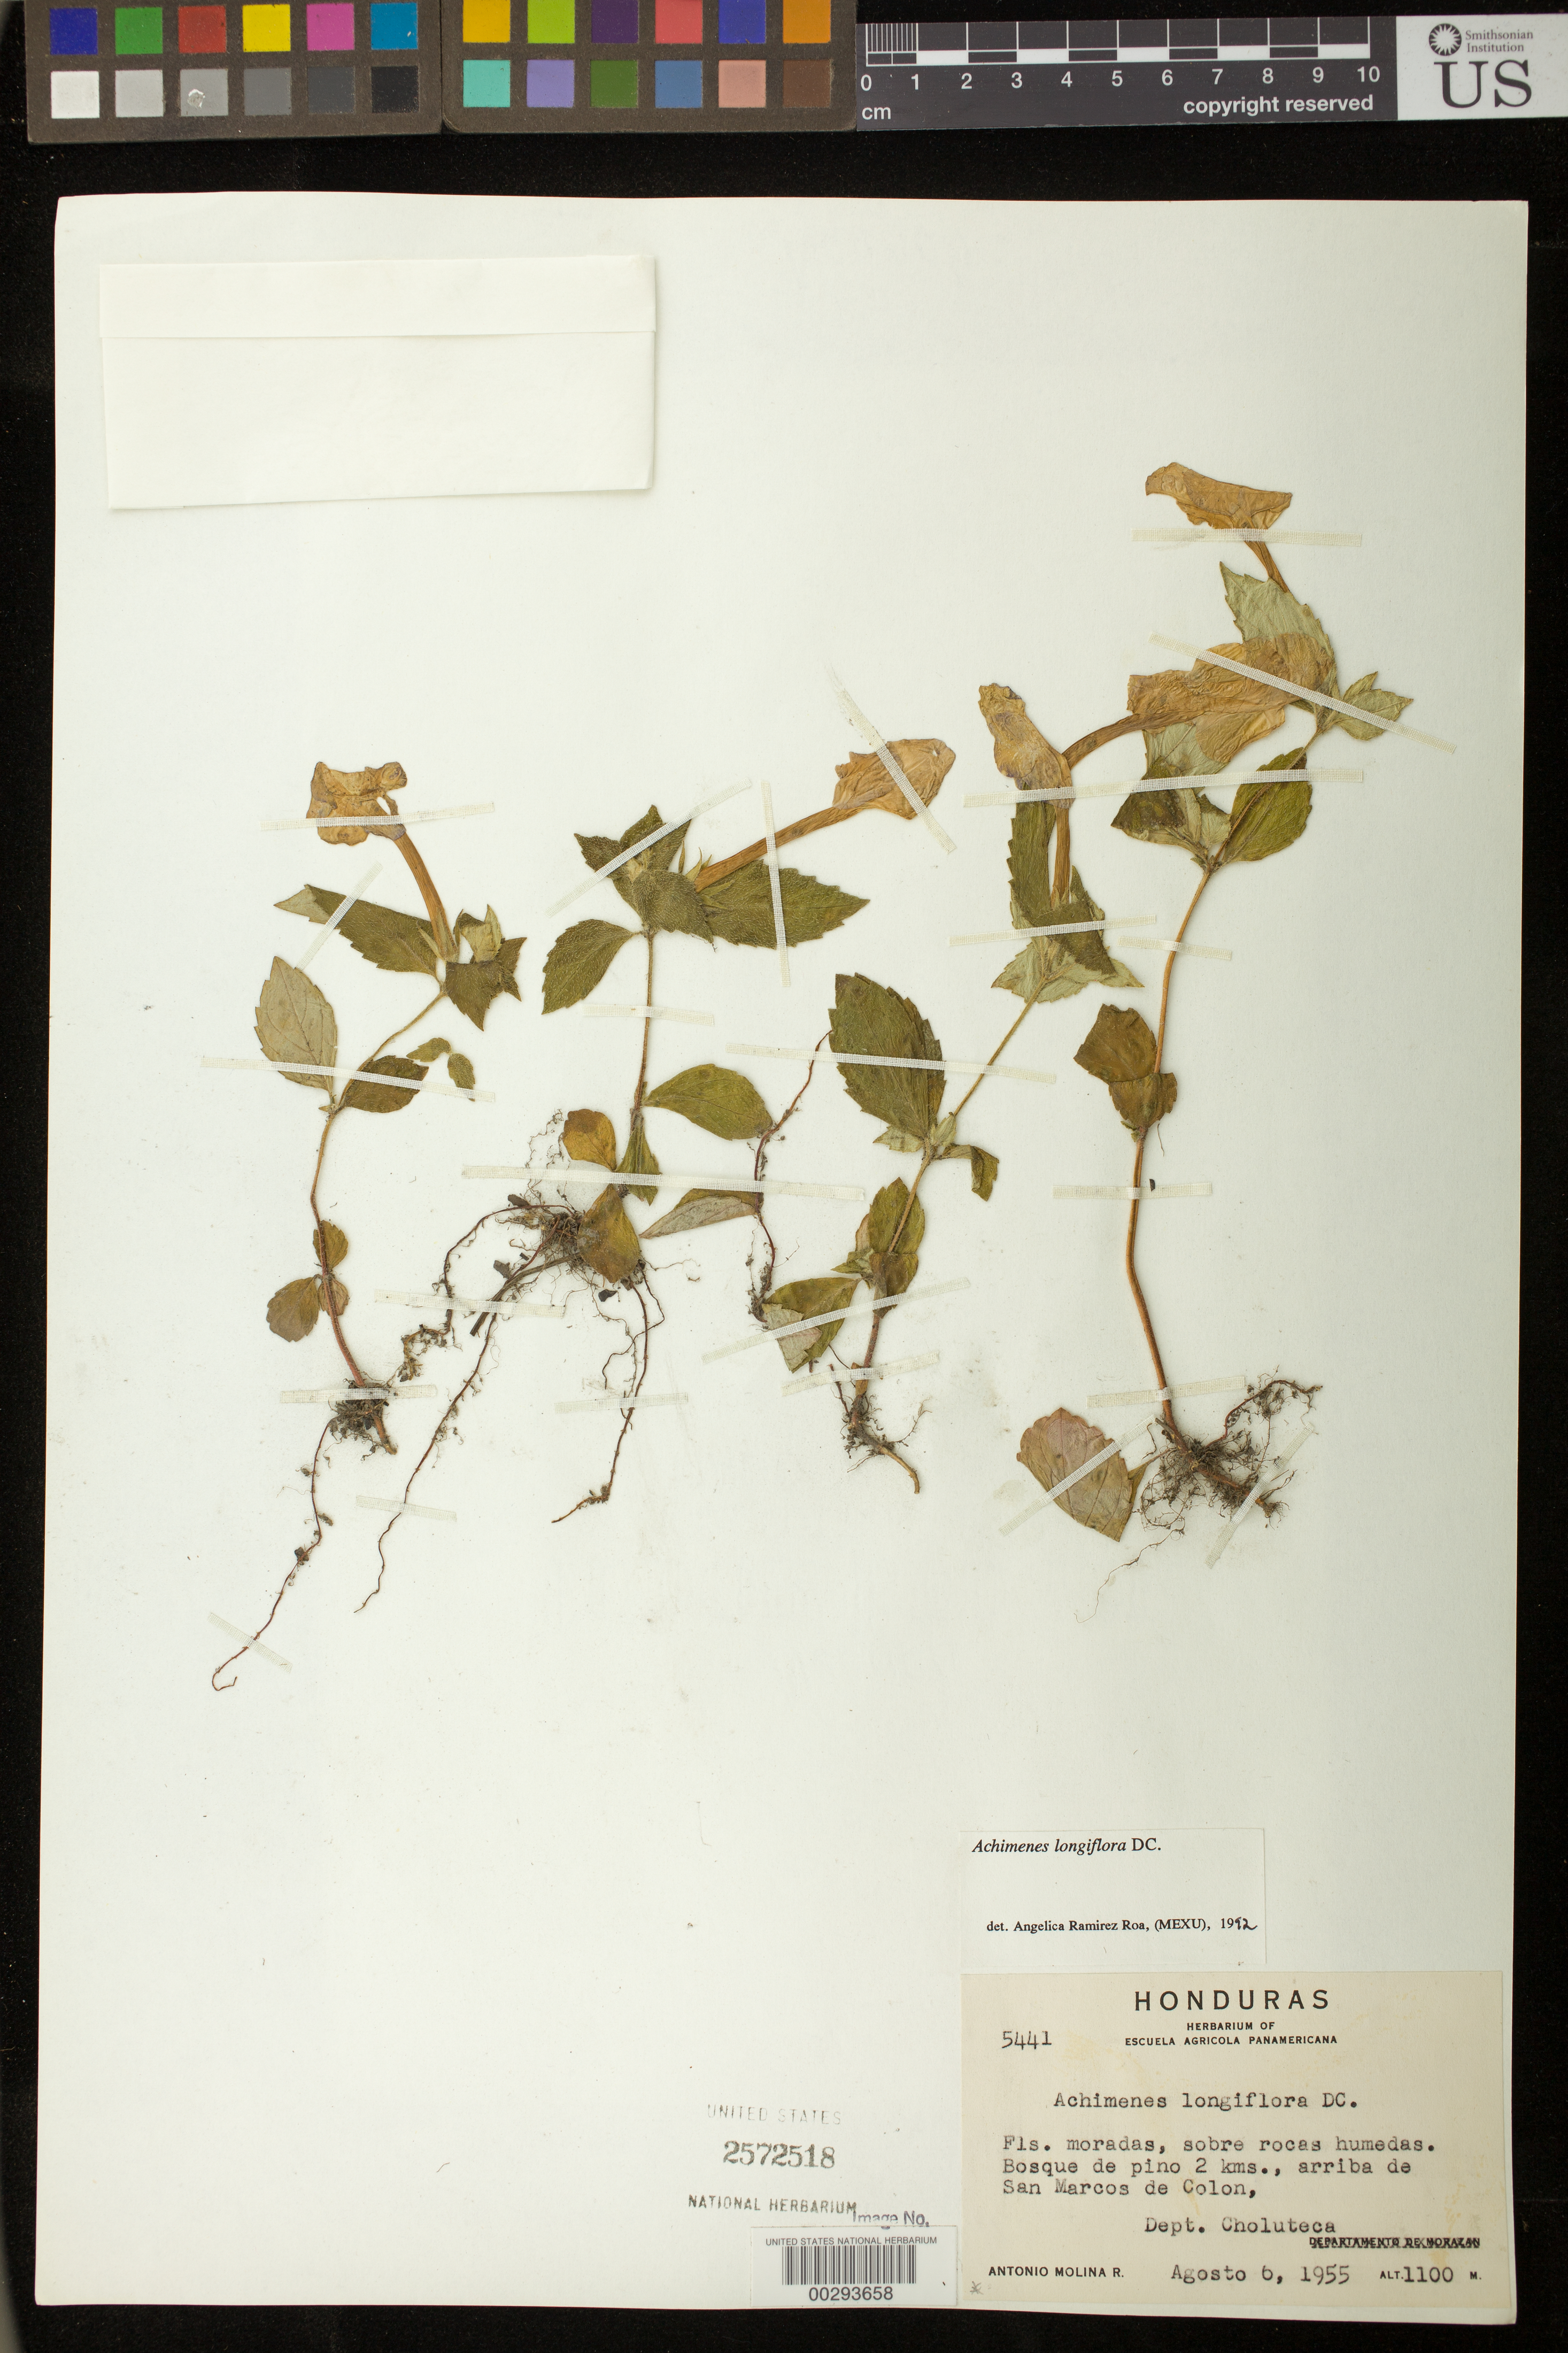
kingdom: Plantae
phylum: Tracheophyta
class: Magnoliopsida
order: Lamiales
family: Gesneriaceae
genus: Achimenes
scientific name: Achimenes longiflora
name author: DC.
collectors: A. Molina R.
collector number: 5441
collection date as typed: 06 Aug 1955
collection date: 1955-08-06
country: Honduras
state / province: Choluteca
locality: Above San Marcos de Colon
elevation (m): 1100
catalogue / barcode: US 2572518